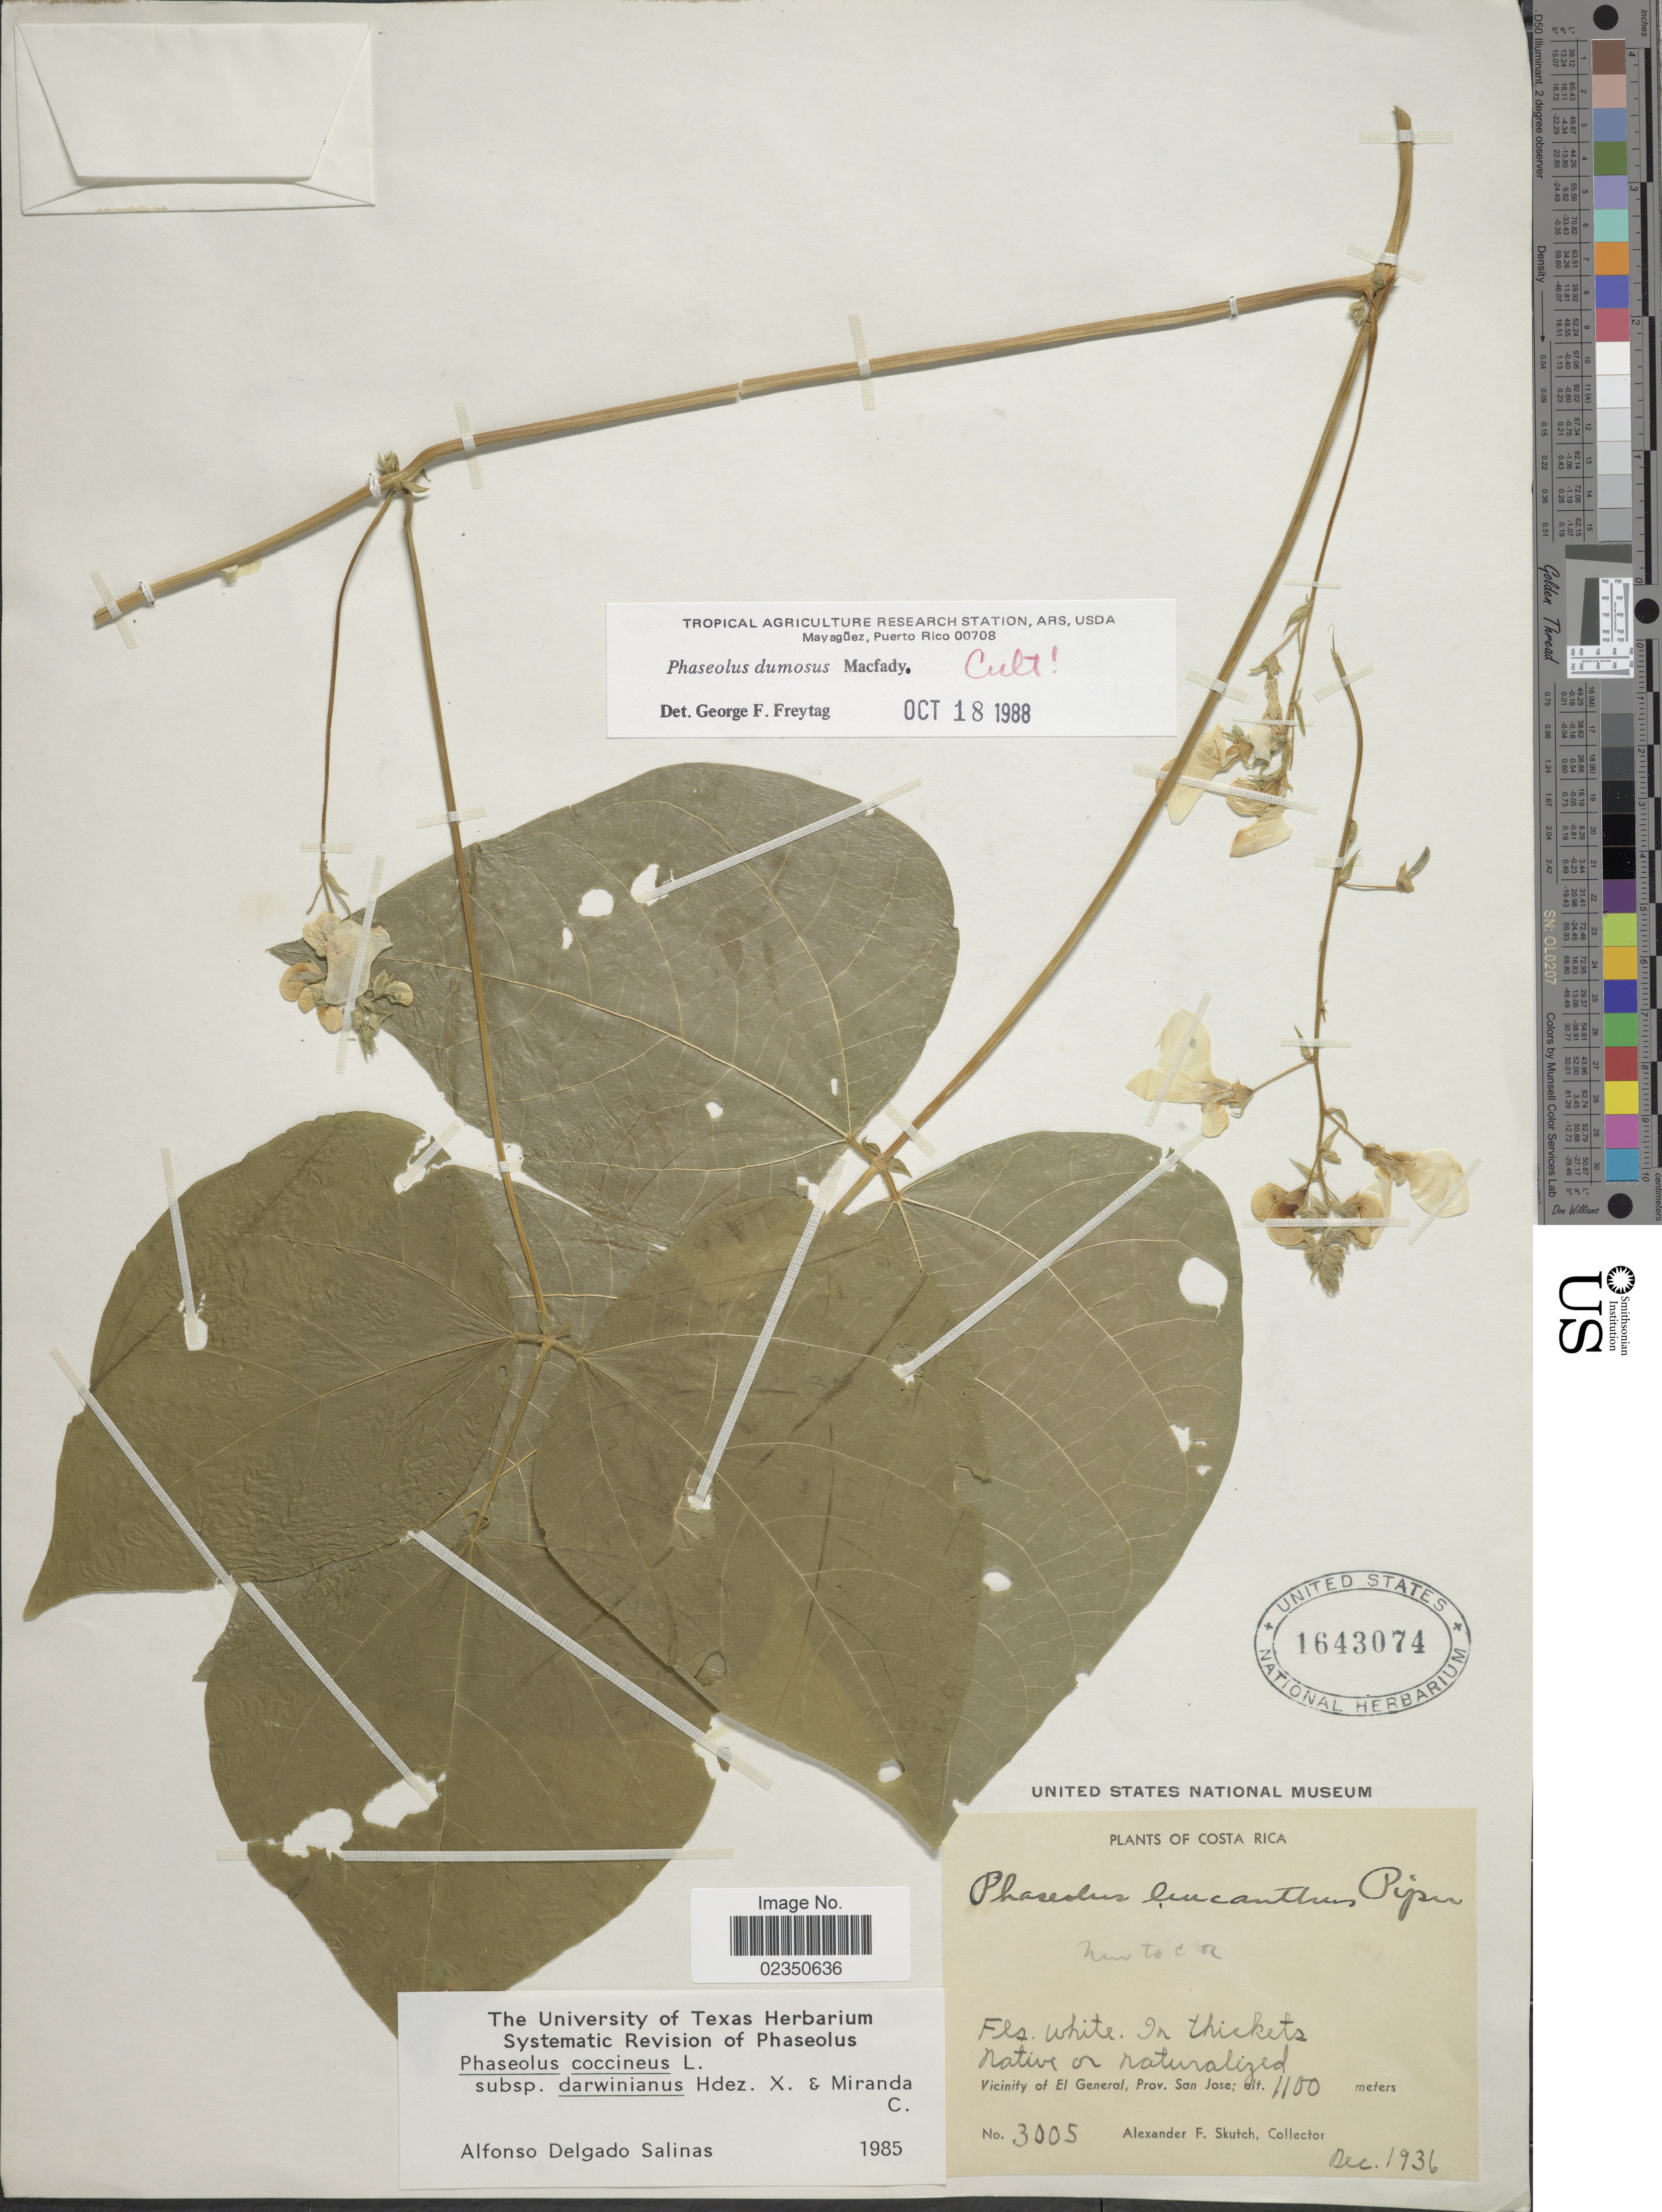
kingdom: Plantae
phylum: Tracheophyta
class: Magnoliopsida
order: Fabales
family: Fabaceae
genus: Phaseolus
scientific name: Phaseolus dumosus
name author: Macfad.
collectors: A. F. Skutch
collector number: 3005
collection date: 1936-12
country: Costa Rica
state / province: San José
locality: Natvie or naturalized, Vicinity of El General.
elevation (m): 1100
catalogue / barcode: US 1643074